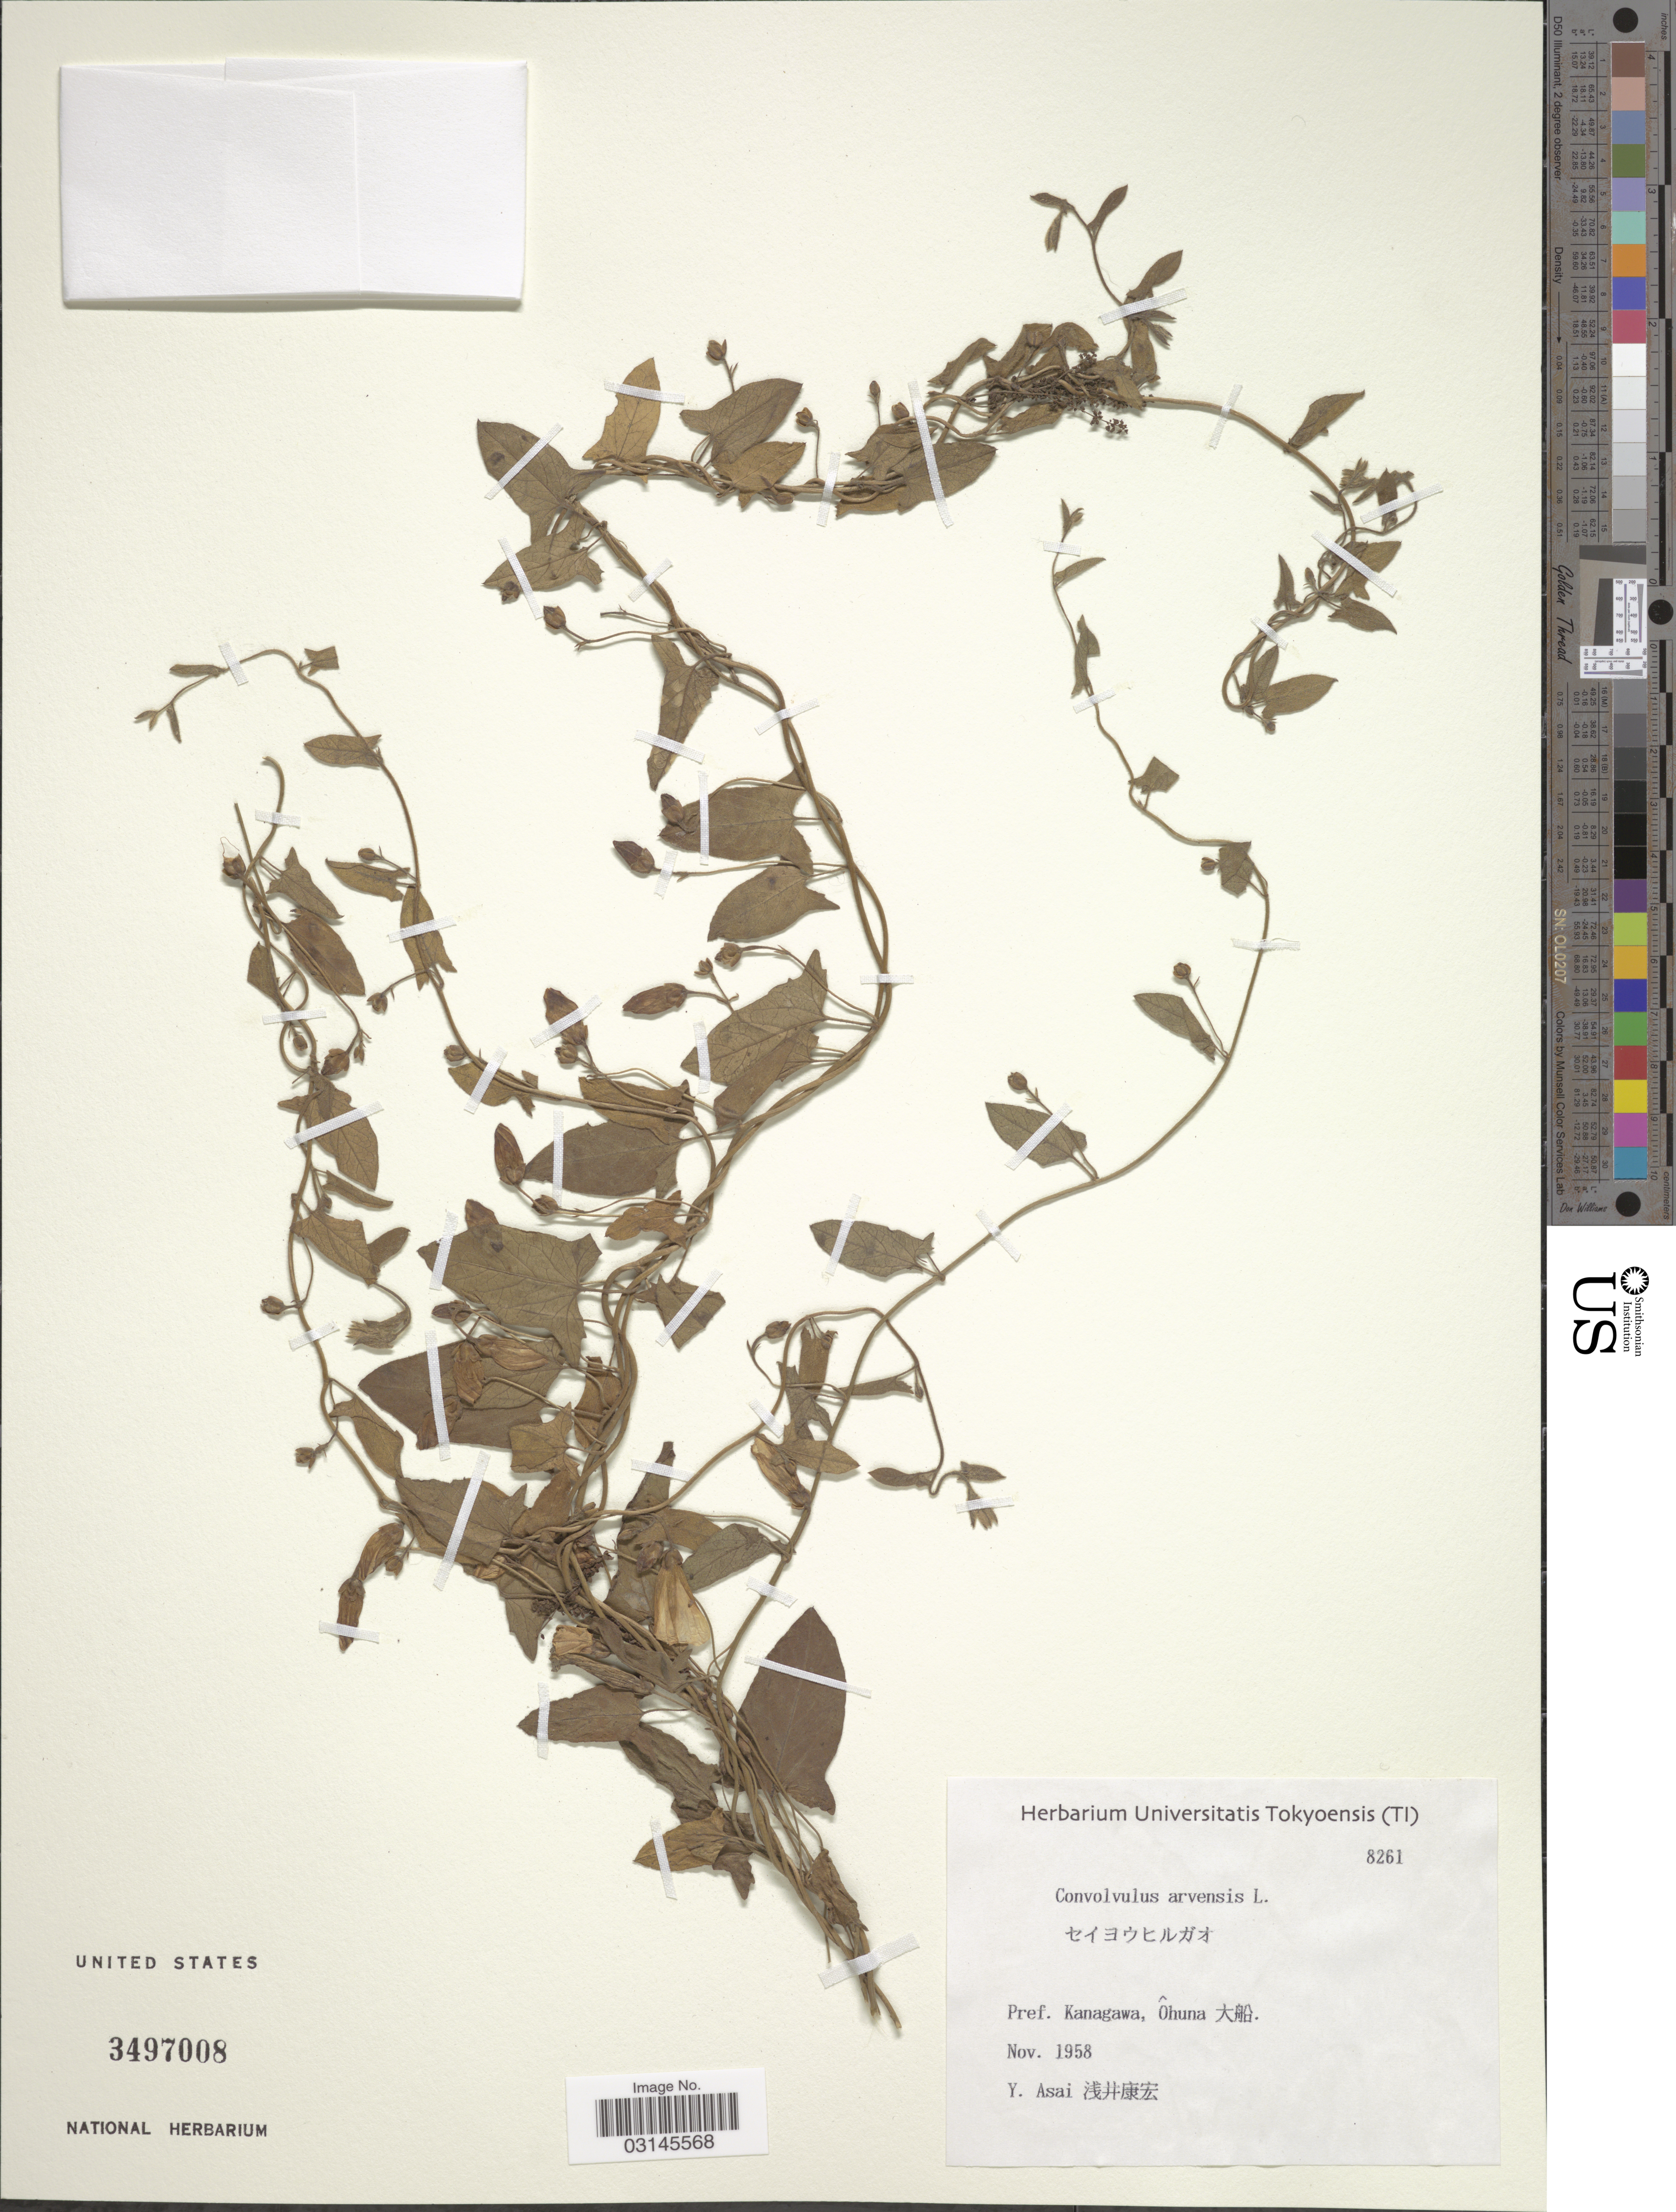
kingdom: Plantae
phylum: Tracheophyta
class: Magnoliopsida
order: Solanales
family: Convolvulaceae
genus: Convolvulus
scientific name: Convolvulus arvensis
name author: L.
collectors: Y. Asai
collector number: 8261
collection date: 1958-11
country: Japan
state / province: Kanagawa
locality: Pref. Kanagawa, Ôhuna X.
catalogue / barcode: US 3497008